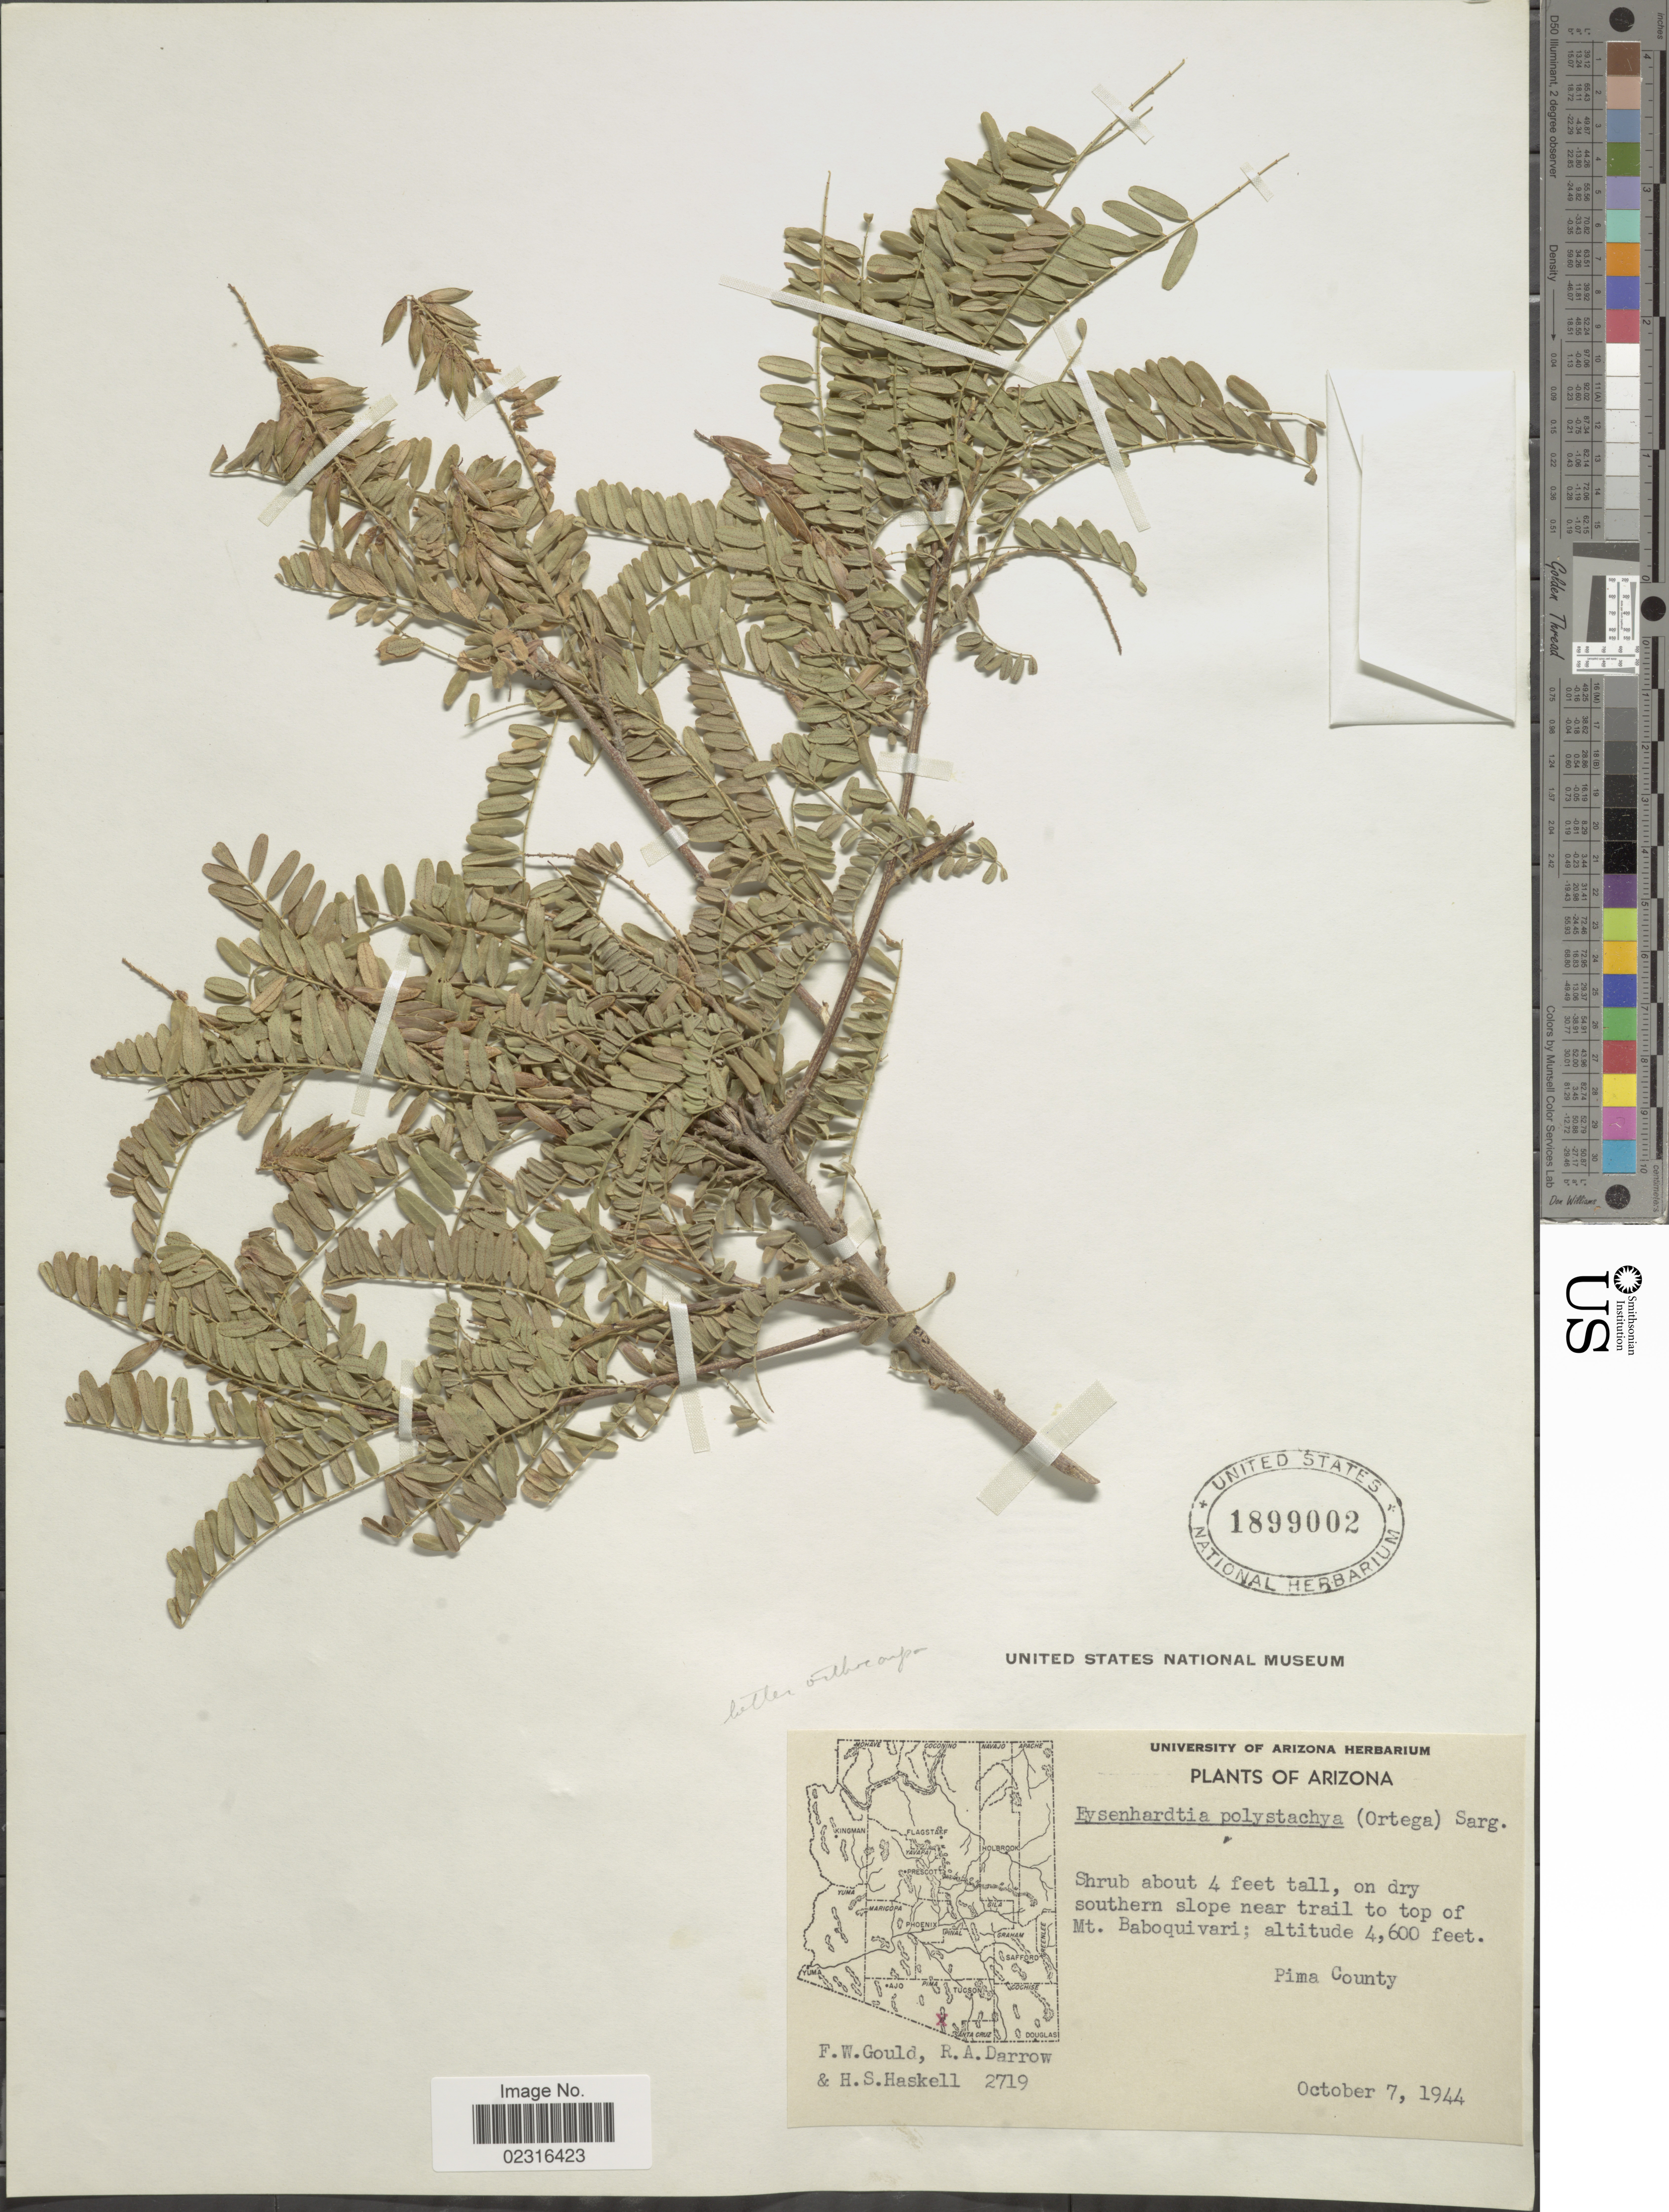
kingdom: Plantae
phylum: Tracheophyta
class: Magnoliopsida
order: Fabales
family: Fabaceae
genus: Eysenhardtia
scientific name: Eysenhardtia orthocarpa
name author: (A. Gray) S. Watson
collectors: F. W. Gould, R. A. Darrow & H. Haskell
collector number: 2719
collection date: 1944-10-07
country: United States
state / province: Arizona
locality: On dry southern slope near trail to top of Mt. Baboquivari, Pima County.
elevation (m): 1402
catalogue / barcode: US 1899002